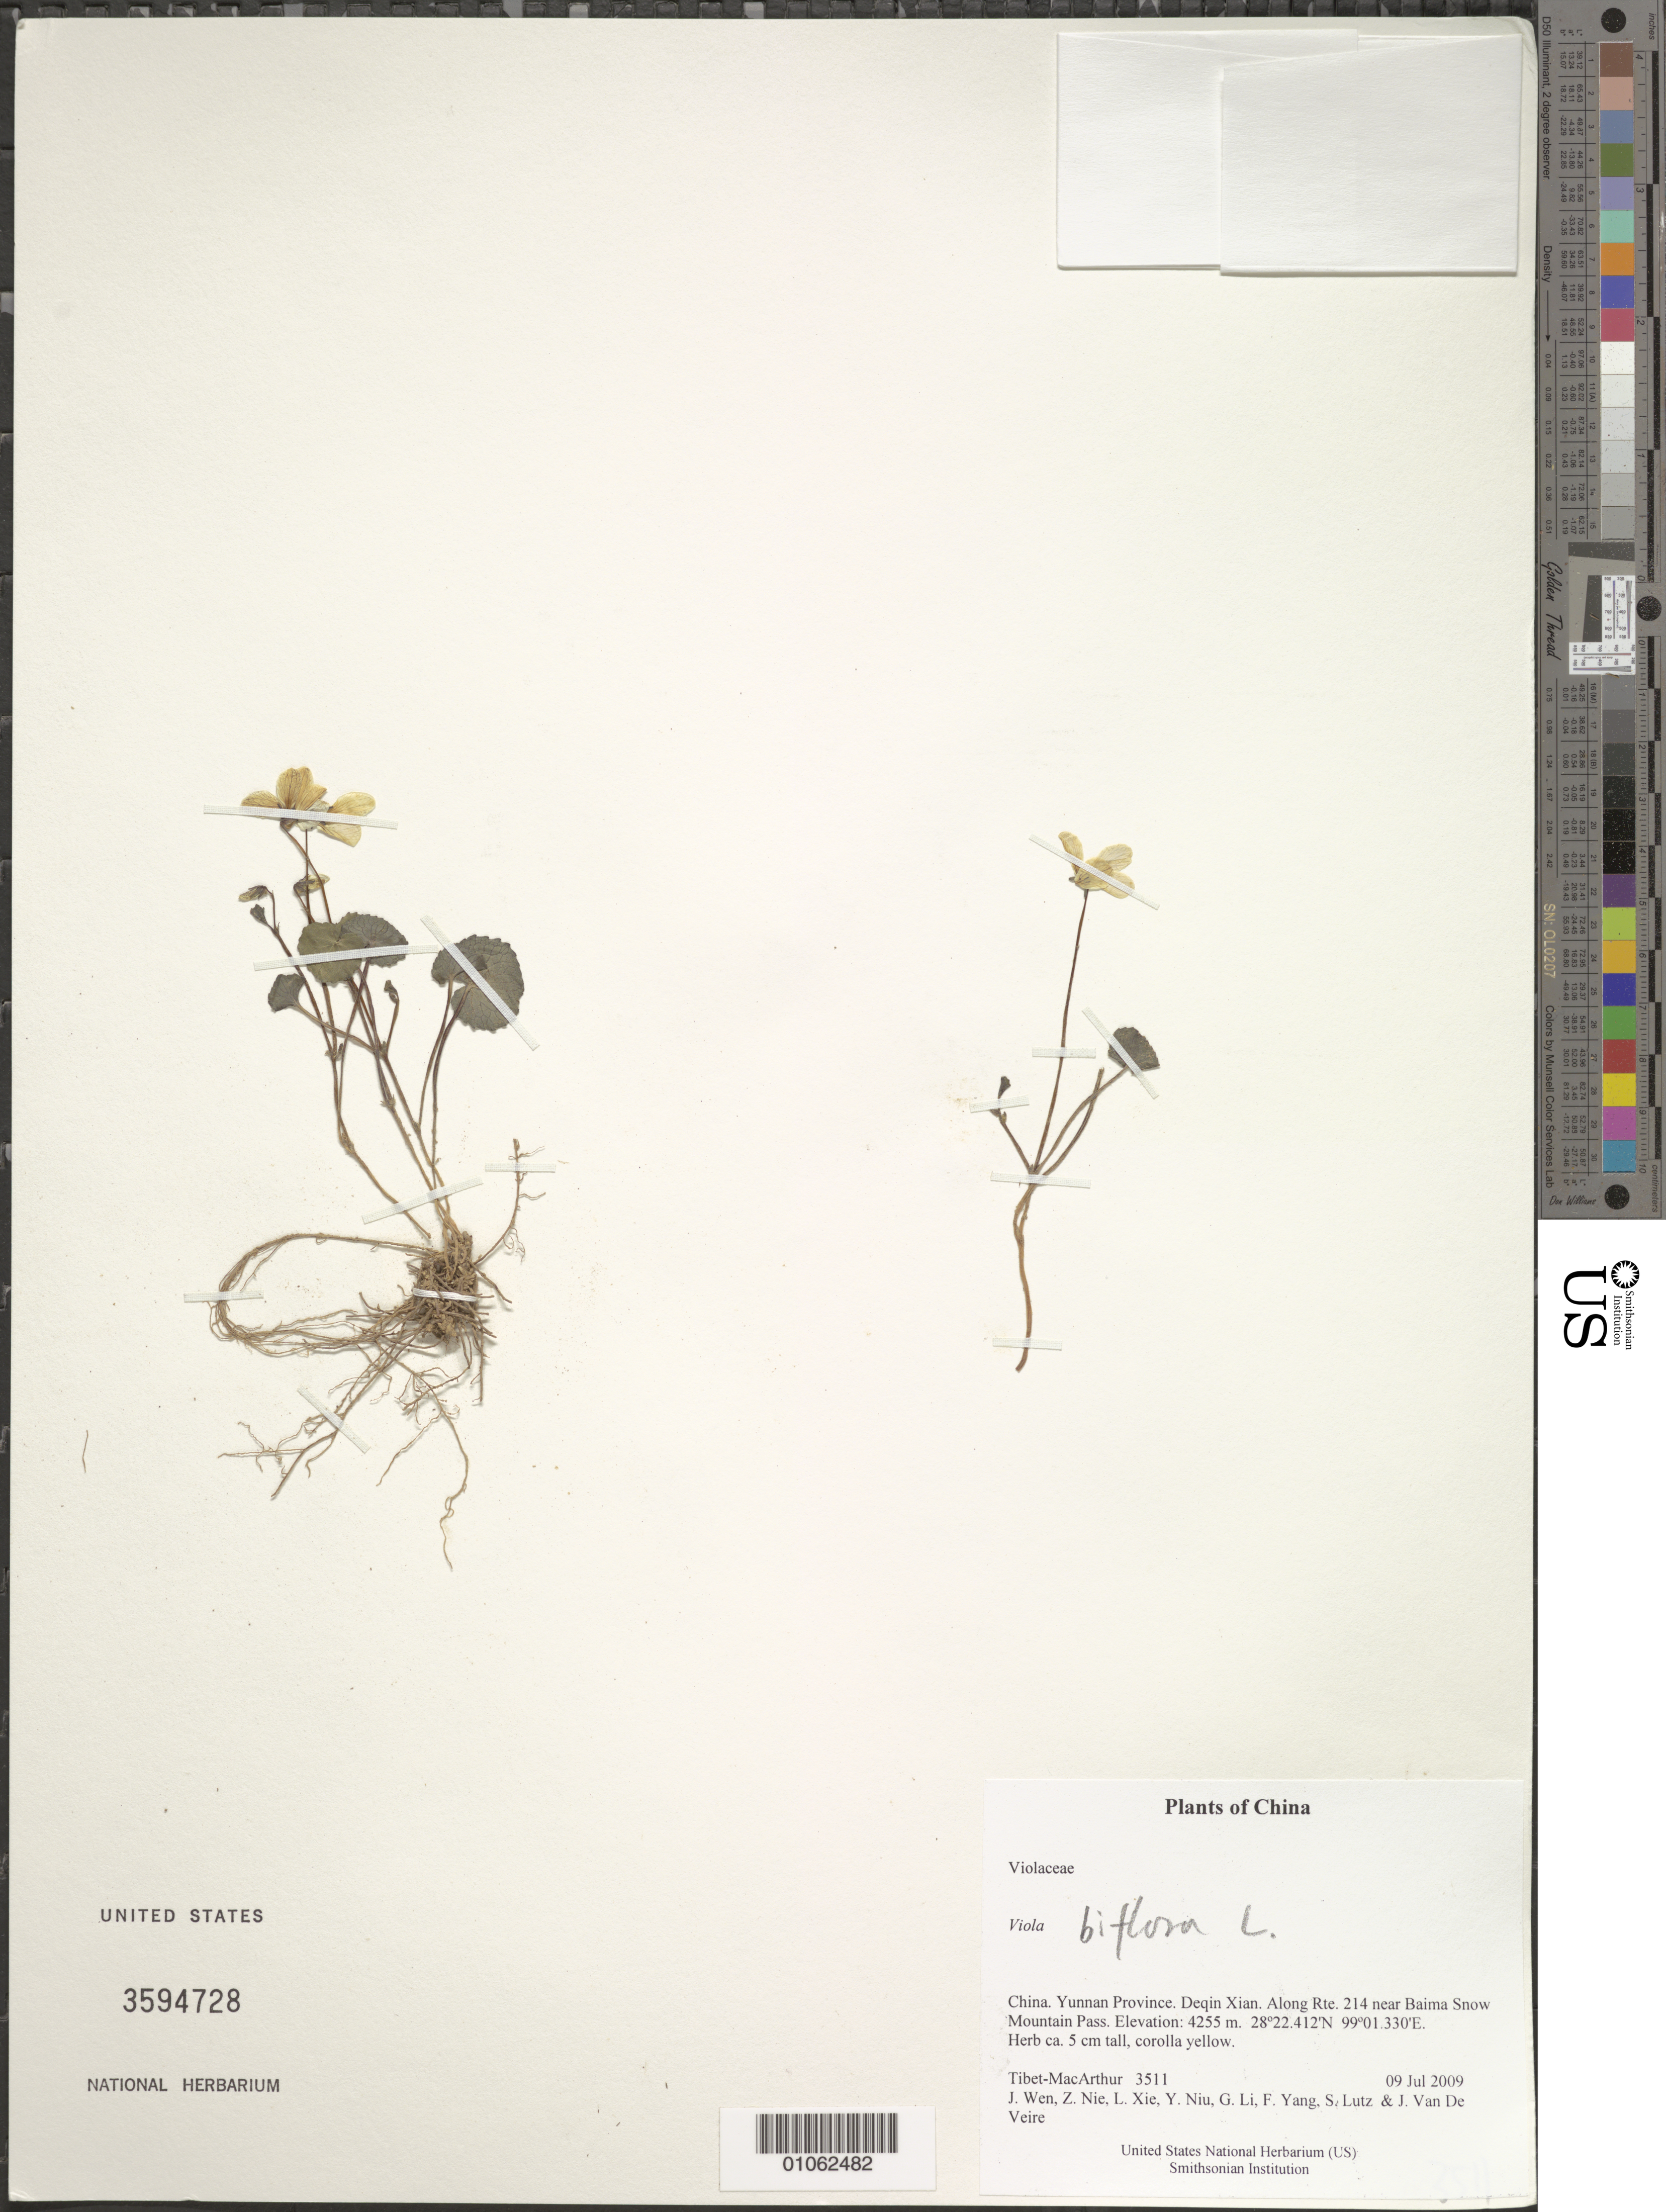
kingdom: Plantae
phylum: Tracheophyta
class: Magnoliopsida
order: Malpighiales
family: Violaceae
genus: Viola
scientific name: Viola sp.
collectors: Tibet-MacArthur, J. Wen, Z. Nie, L. Xie, Y. Niu, G. Li, F. Yang, S. Lutz & J. Van De Veire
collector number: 3511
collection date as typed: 09 Jul 2009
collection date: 2009-07-09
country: China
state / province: Yunnan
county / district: Deqin Xian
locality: Along Rte. 214 near Baima Snow Mountain Pass.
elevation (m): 4255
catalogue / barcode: US 3594728